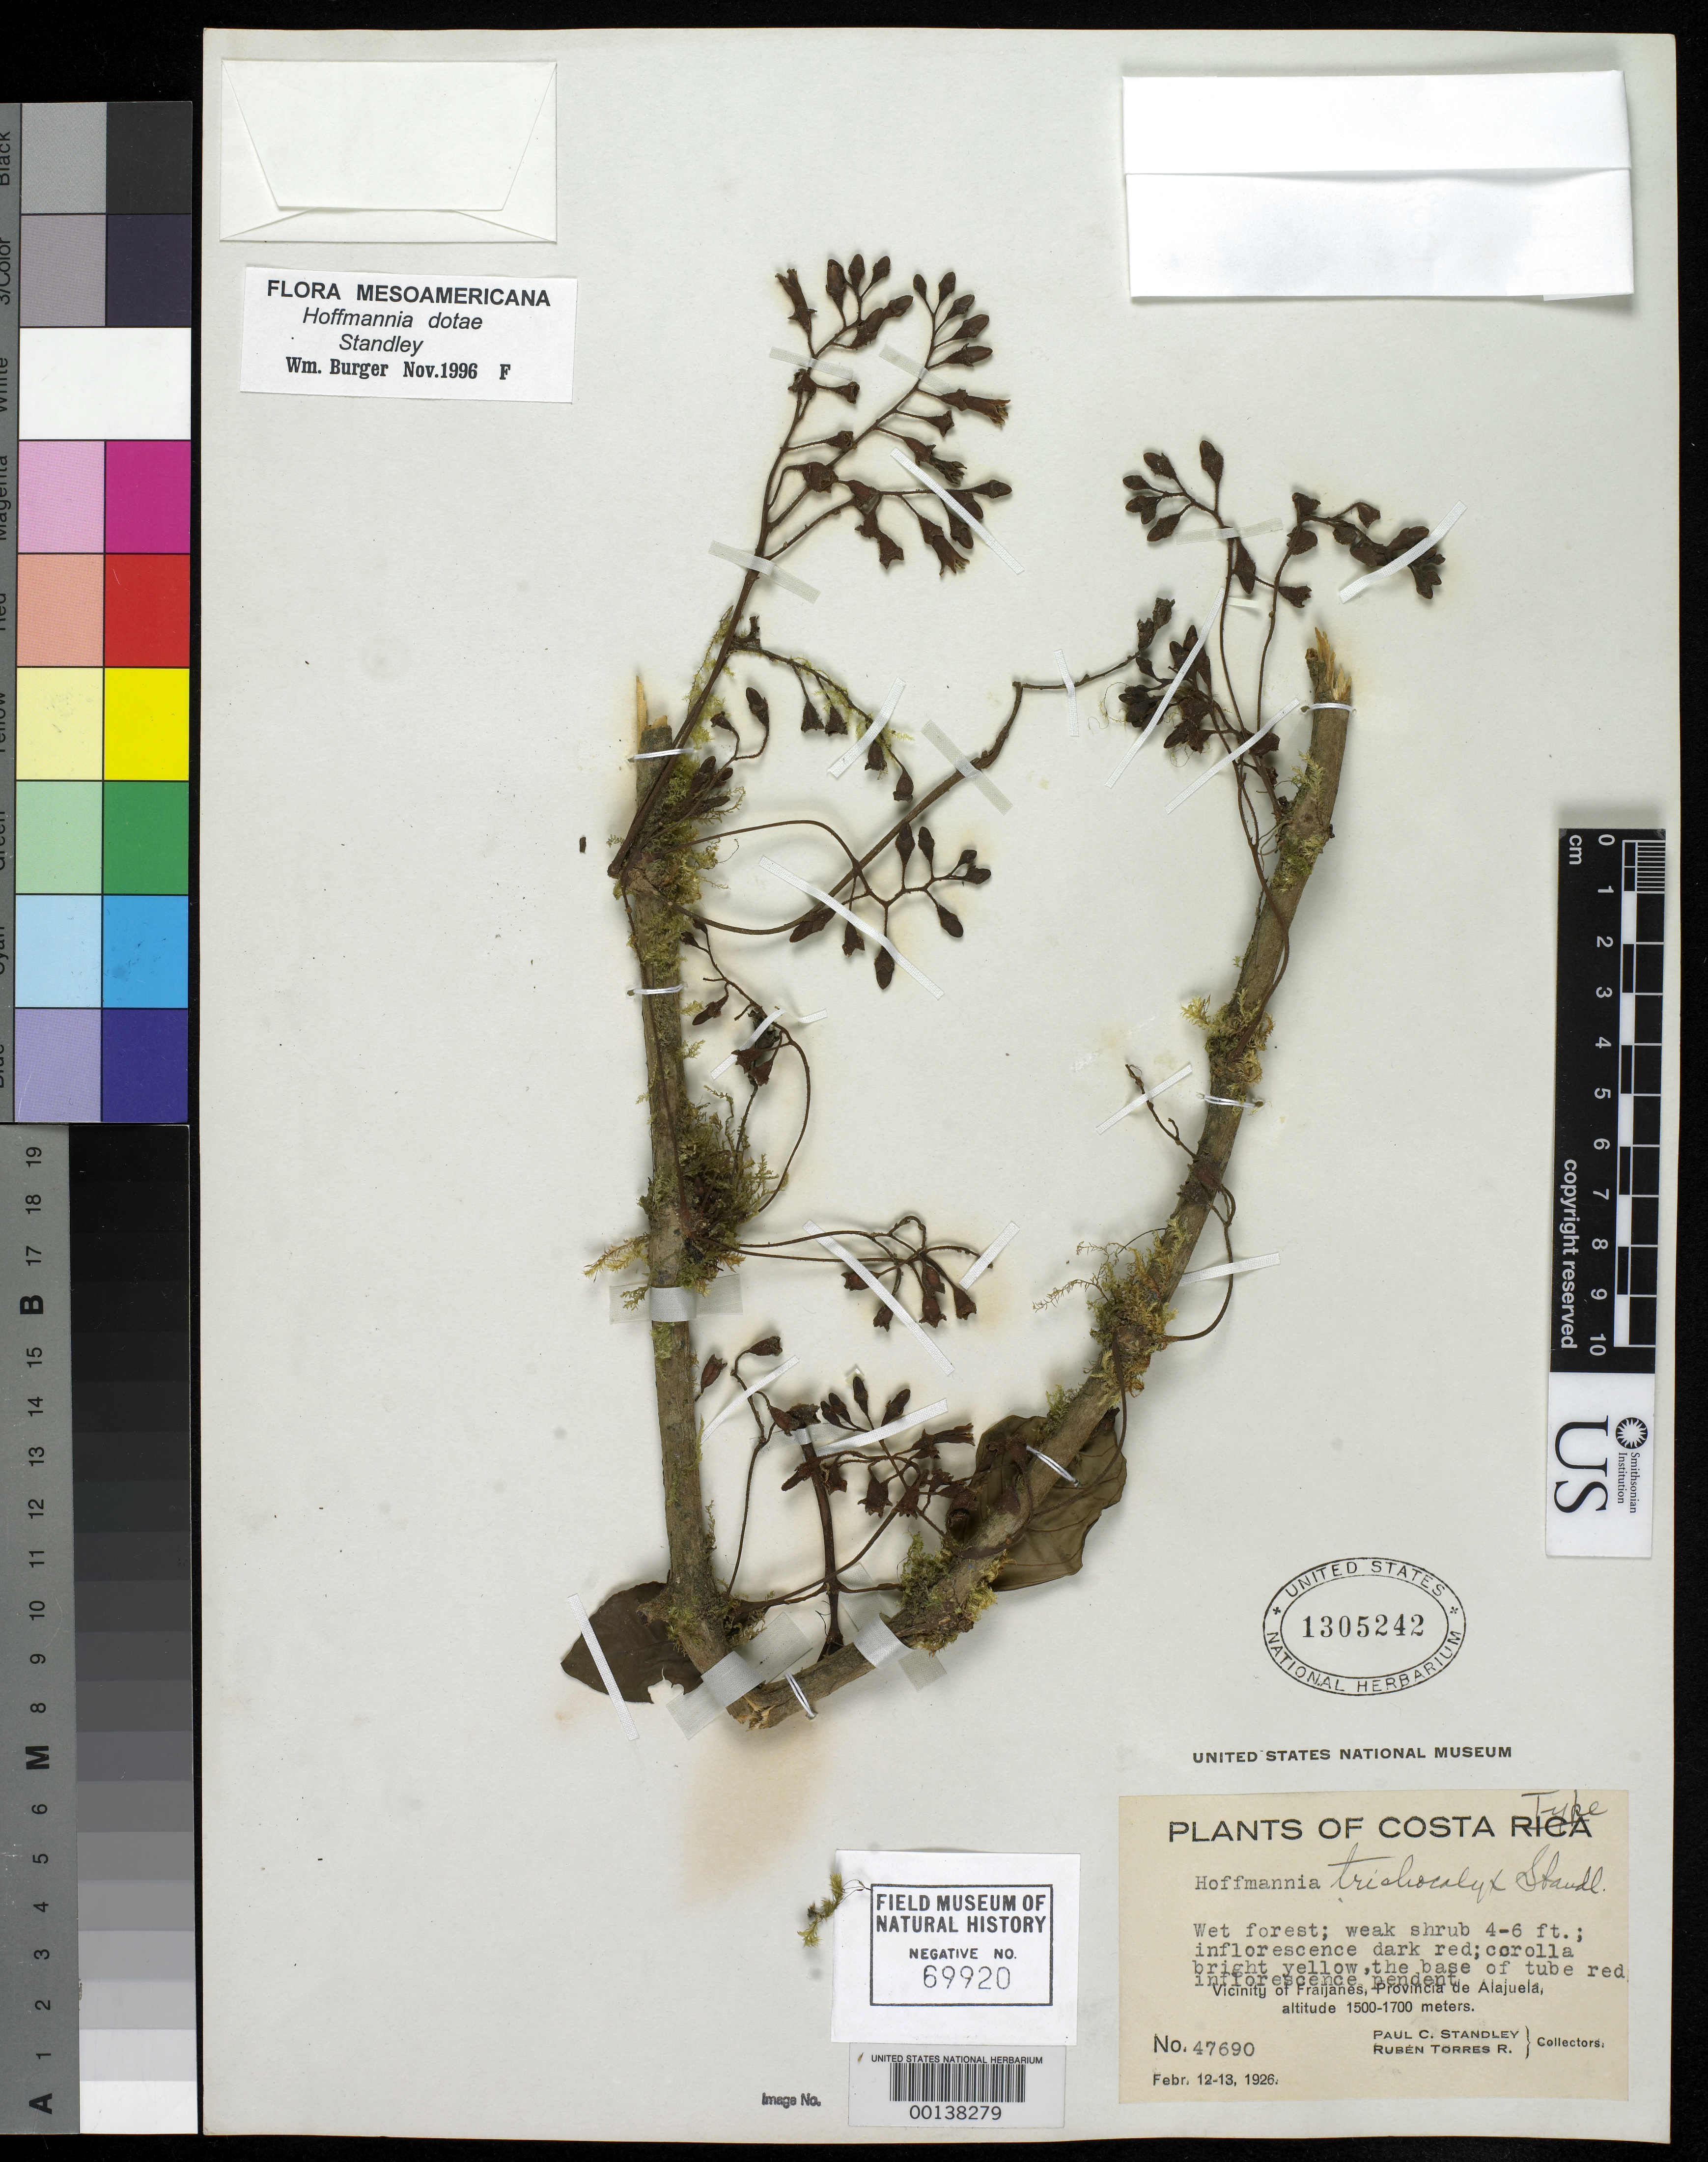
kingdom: Plantae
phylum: Tracheophyta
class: Magnoliopsida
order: Gentianales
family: Rubiaceae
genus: Hoffmannia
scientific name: Hoffmannia trichocalyx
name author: Standl.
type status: Holotype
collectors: P. C. Standley & R. Torres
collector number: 47690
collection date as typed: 12 Feb 1926 to 13 Feb 1926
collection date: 1926-02-12/1926-02-13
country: Costa Rica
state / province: Alajuela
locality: Vicinity of Fraijanes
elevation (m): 1500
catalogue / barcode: US 1305242